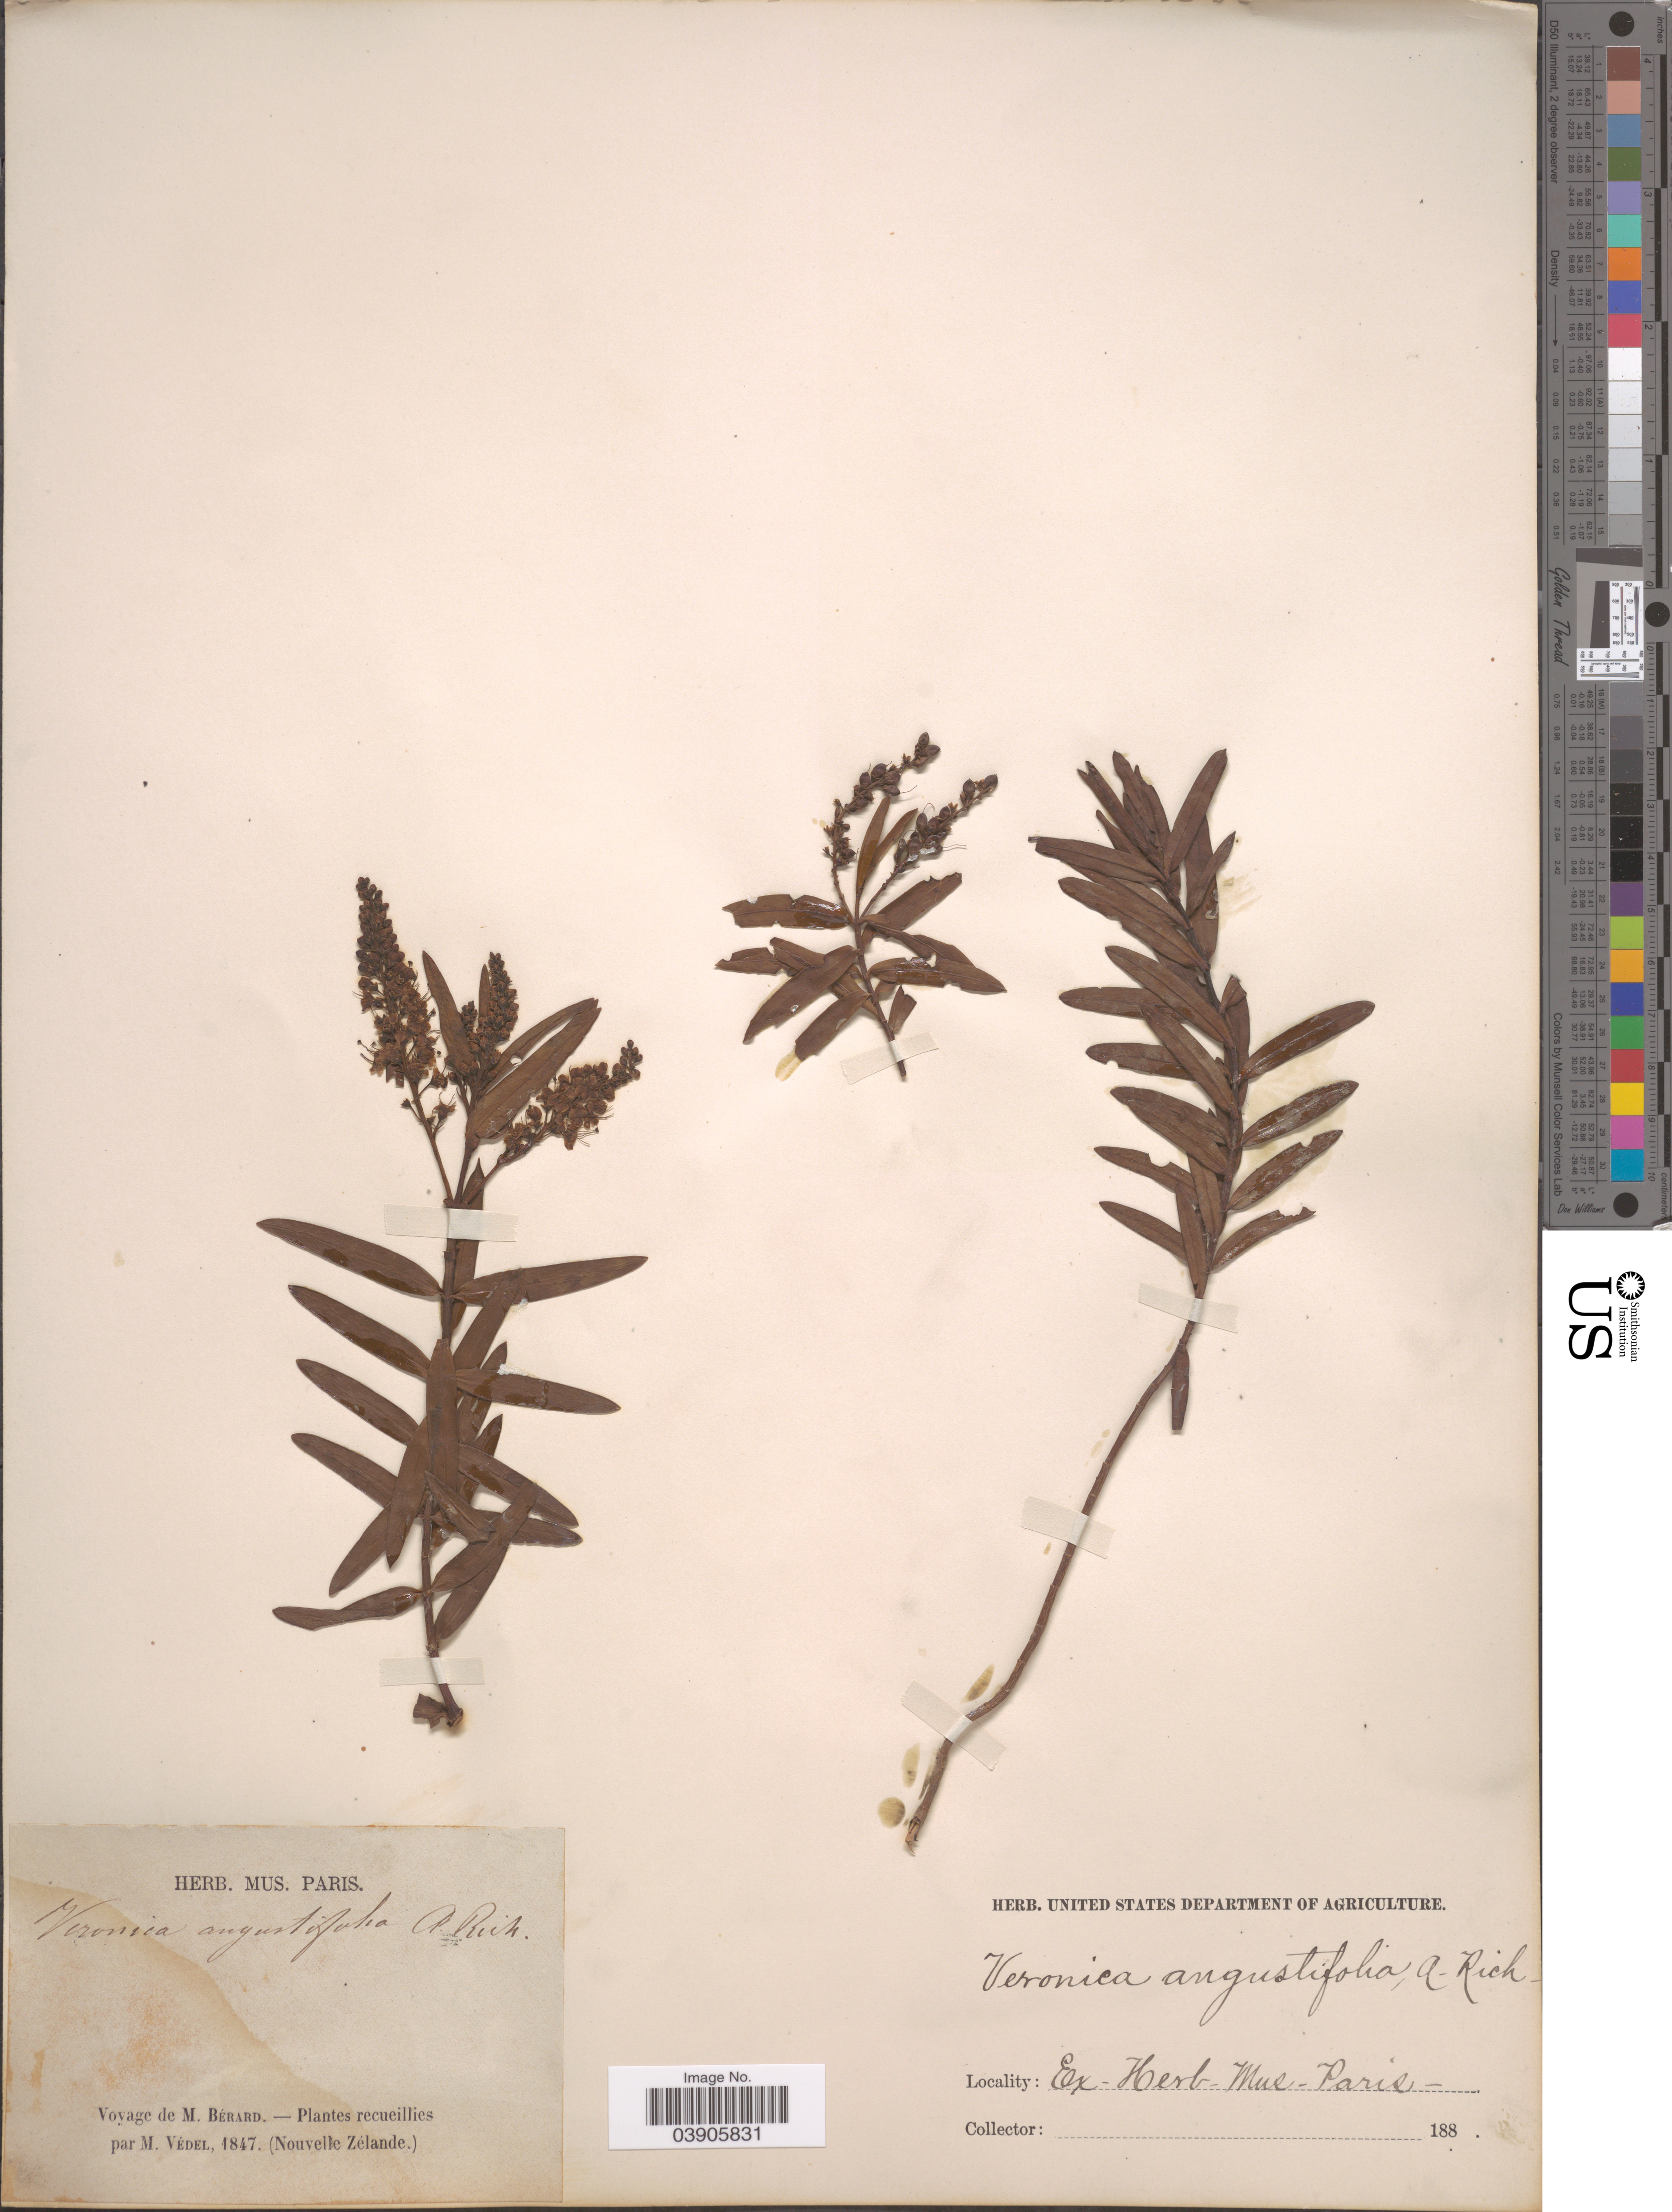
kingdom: Plantae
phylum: Tracheophyta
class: Magnoliopsida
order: Lamiales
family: Plantaginaceae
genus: Hebe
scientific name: Hebe angustifolia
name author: (Hook. f.) Cockayne & Allan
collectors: M. Védel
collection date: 1847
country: New Zealand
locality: Nouvelle Zélande.